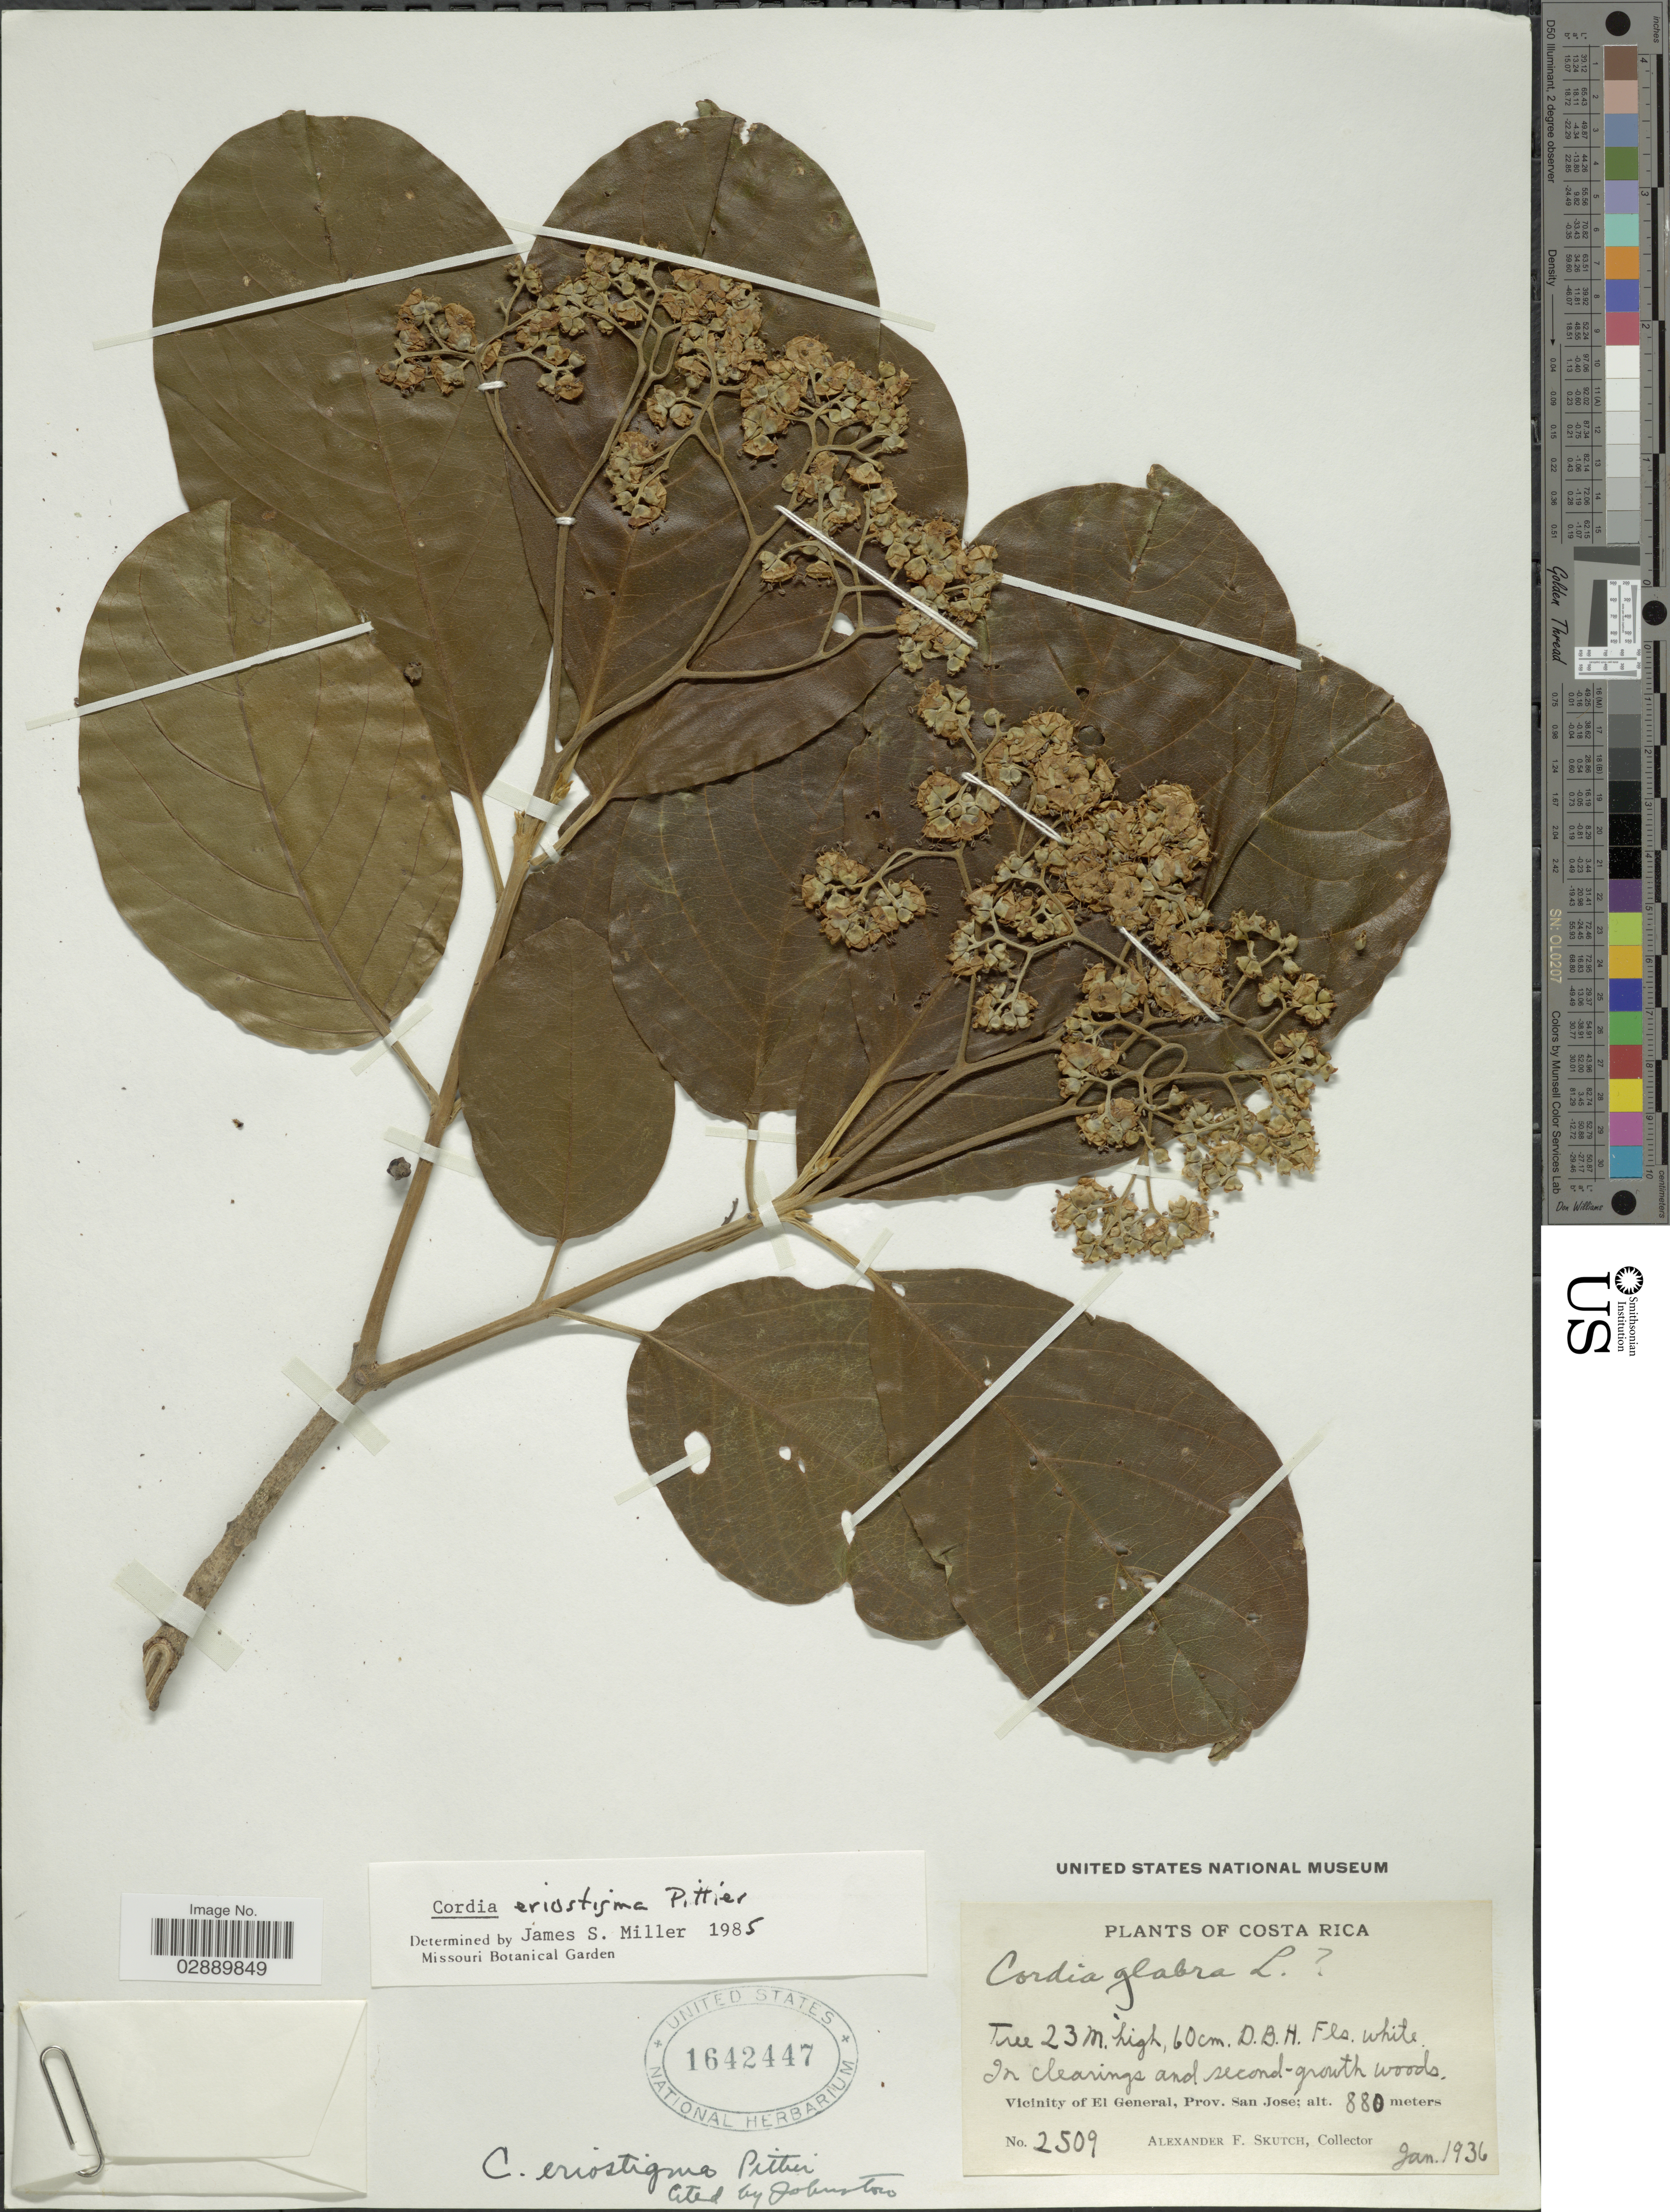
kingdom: Plantae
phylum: Tracheophyta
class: Magnoliopsida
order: Boraginales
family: Cordiaceae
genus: Cordia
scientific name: Cordia eriostigma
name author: Pittier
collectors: A. F. Skutch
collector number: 2509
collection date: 1936-01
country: Costa Rica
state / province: San José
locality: Vicinity of El General.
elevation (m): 880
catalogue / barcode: US 1642447